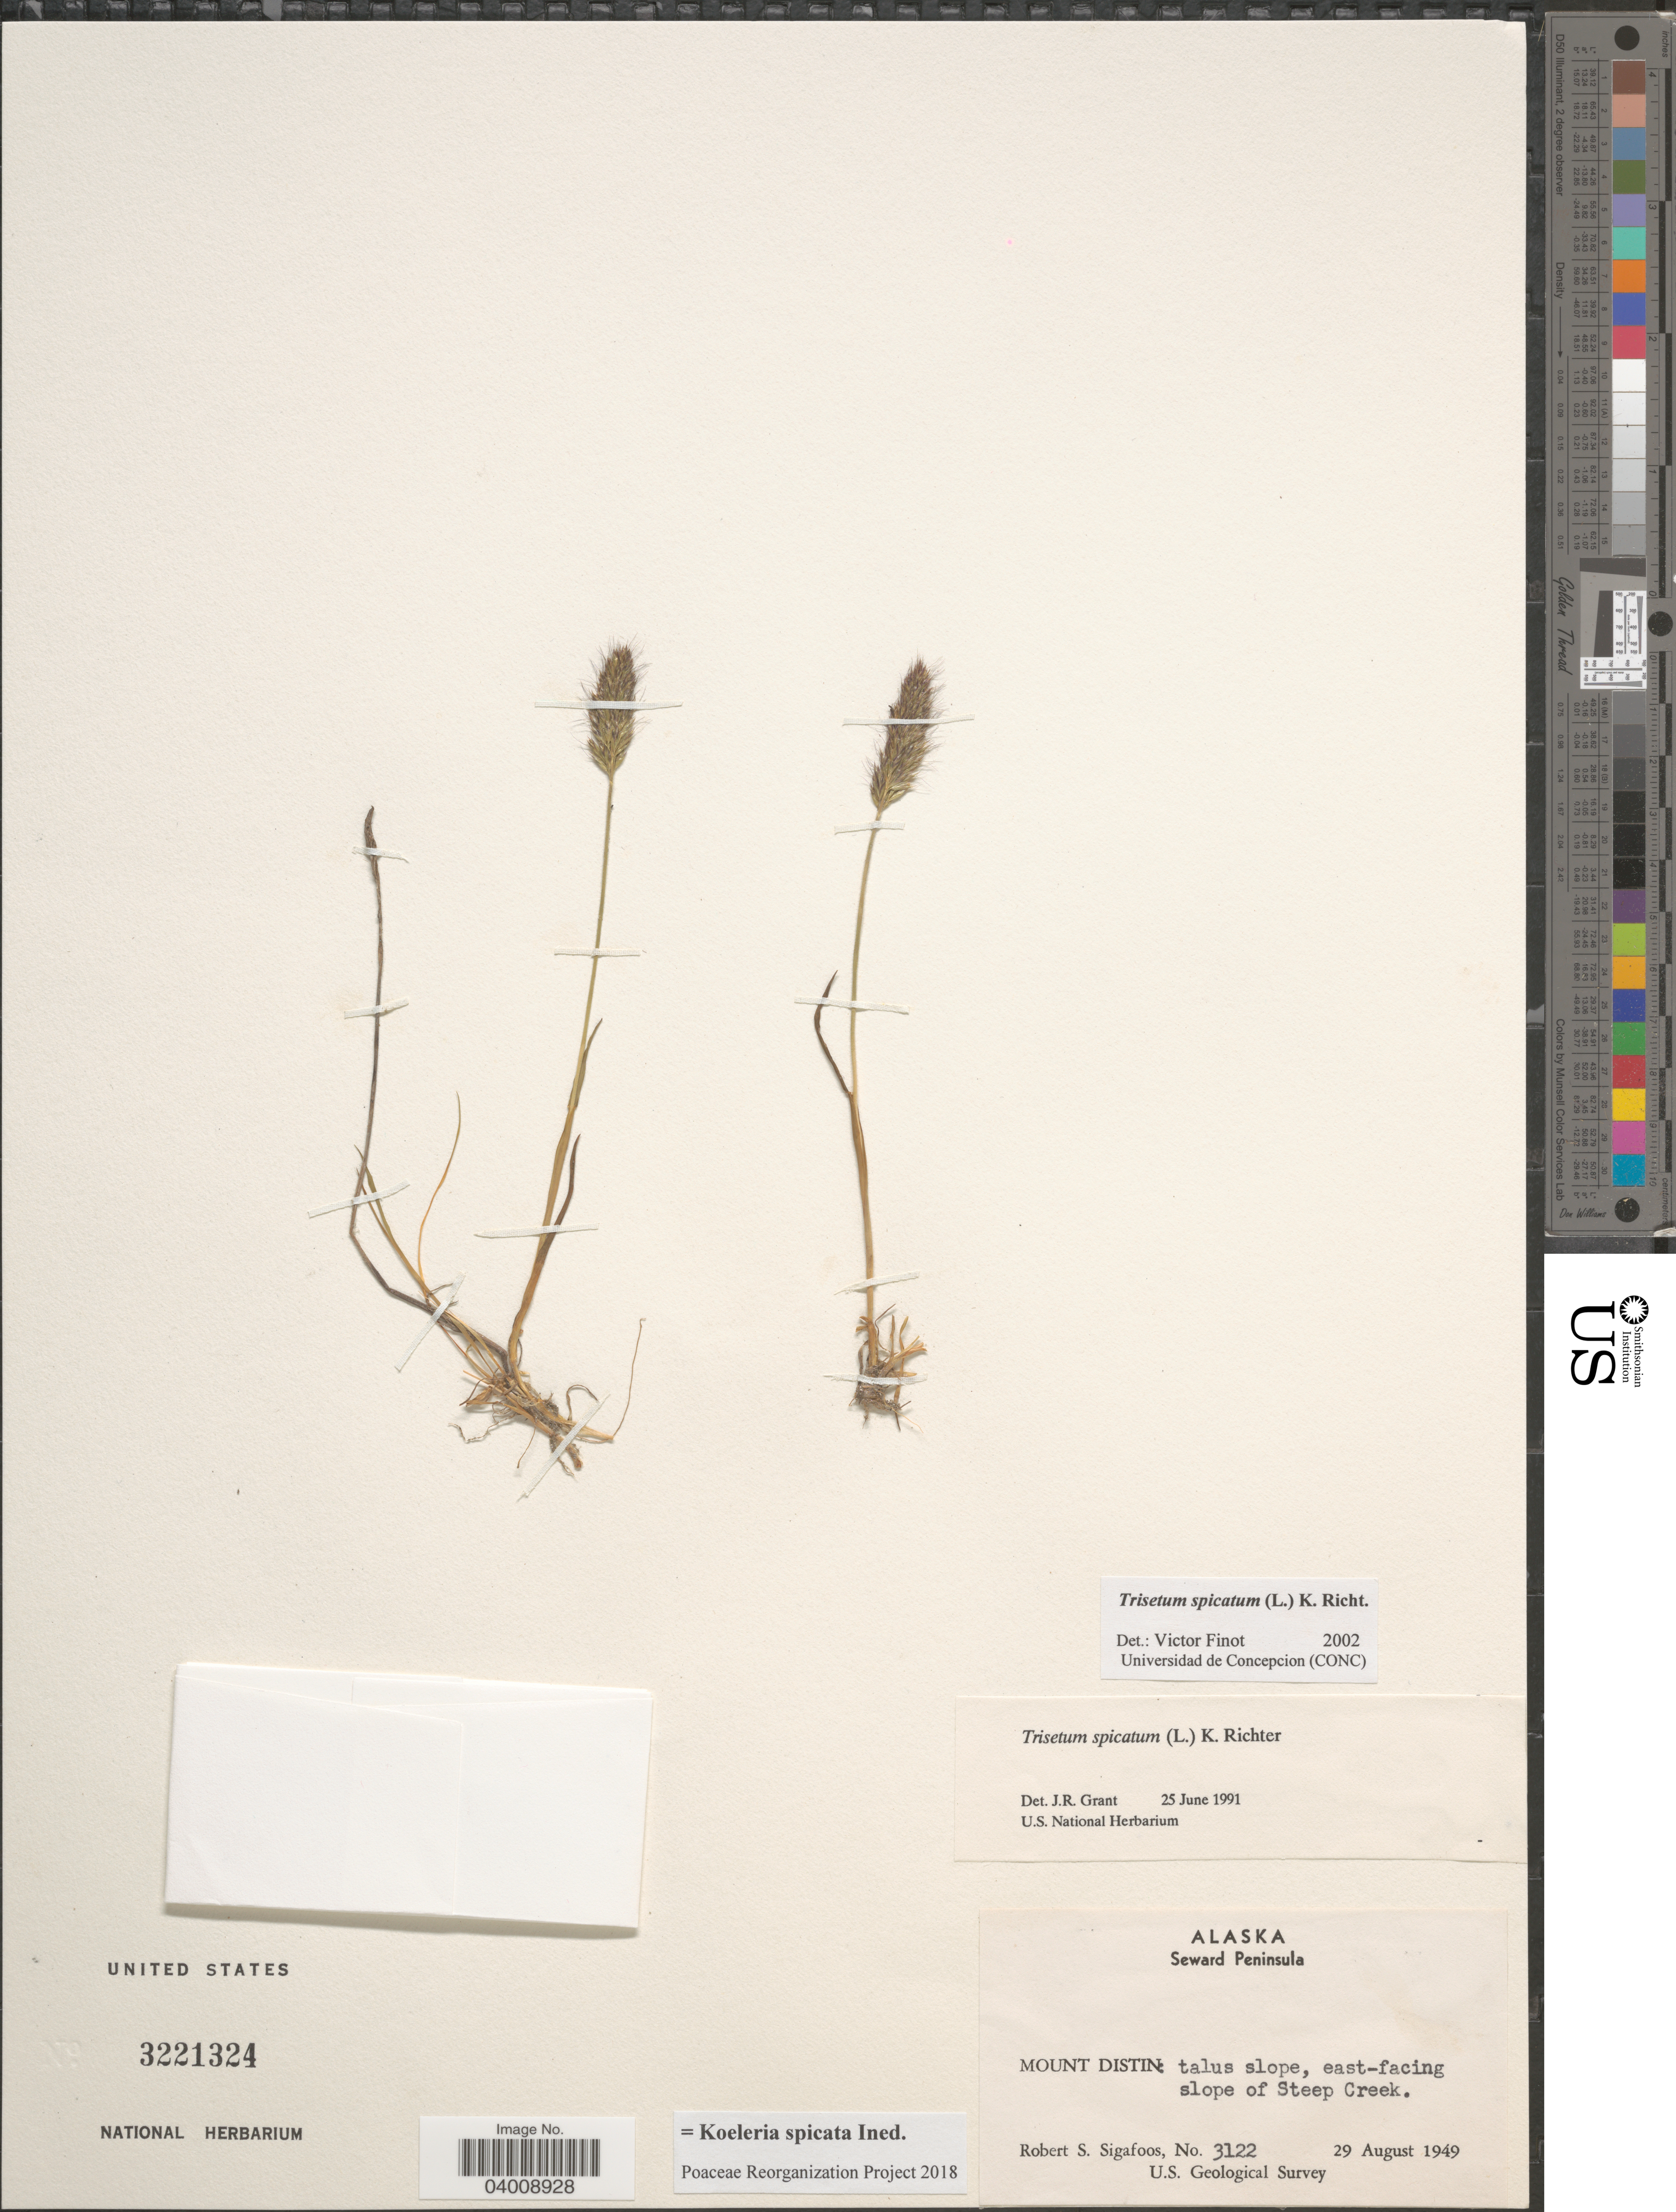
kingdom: Plantae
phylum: Tracheophyta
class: Liliopsida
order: Poales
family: Poaceae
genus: Koeleria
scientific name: Koeleria spicata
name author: (L.) Barberá et al.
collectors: R. Sigafoos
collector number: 3122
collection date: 1949-08-29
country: United States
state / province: Alaska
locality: Seward Peninsula. Mount Distin: talus slope, east-facing slope of Steep Creek.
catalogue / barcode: US 3221324